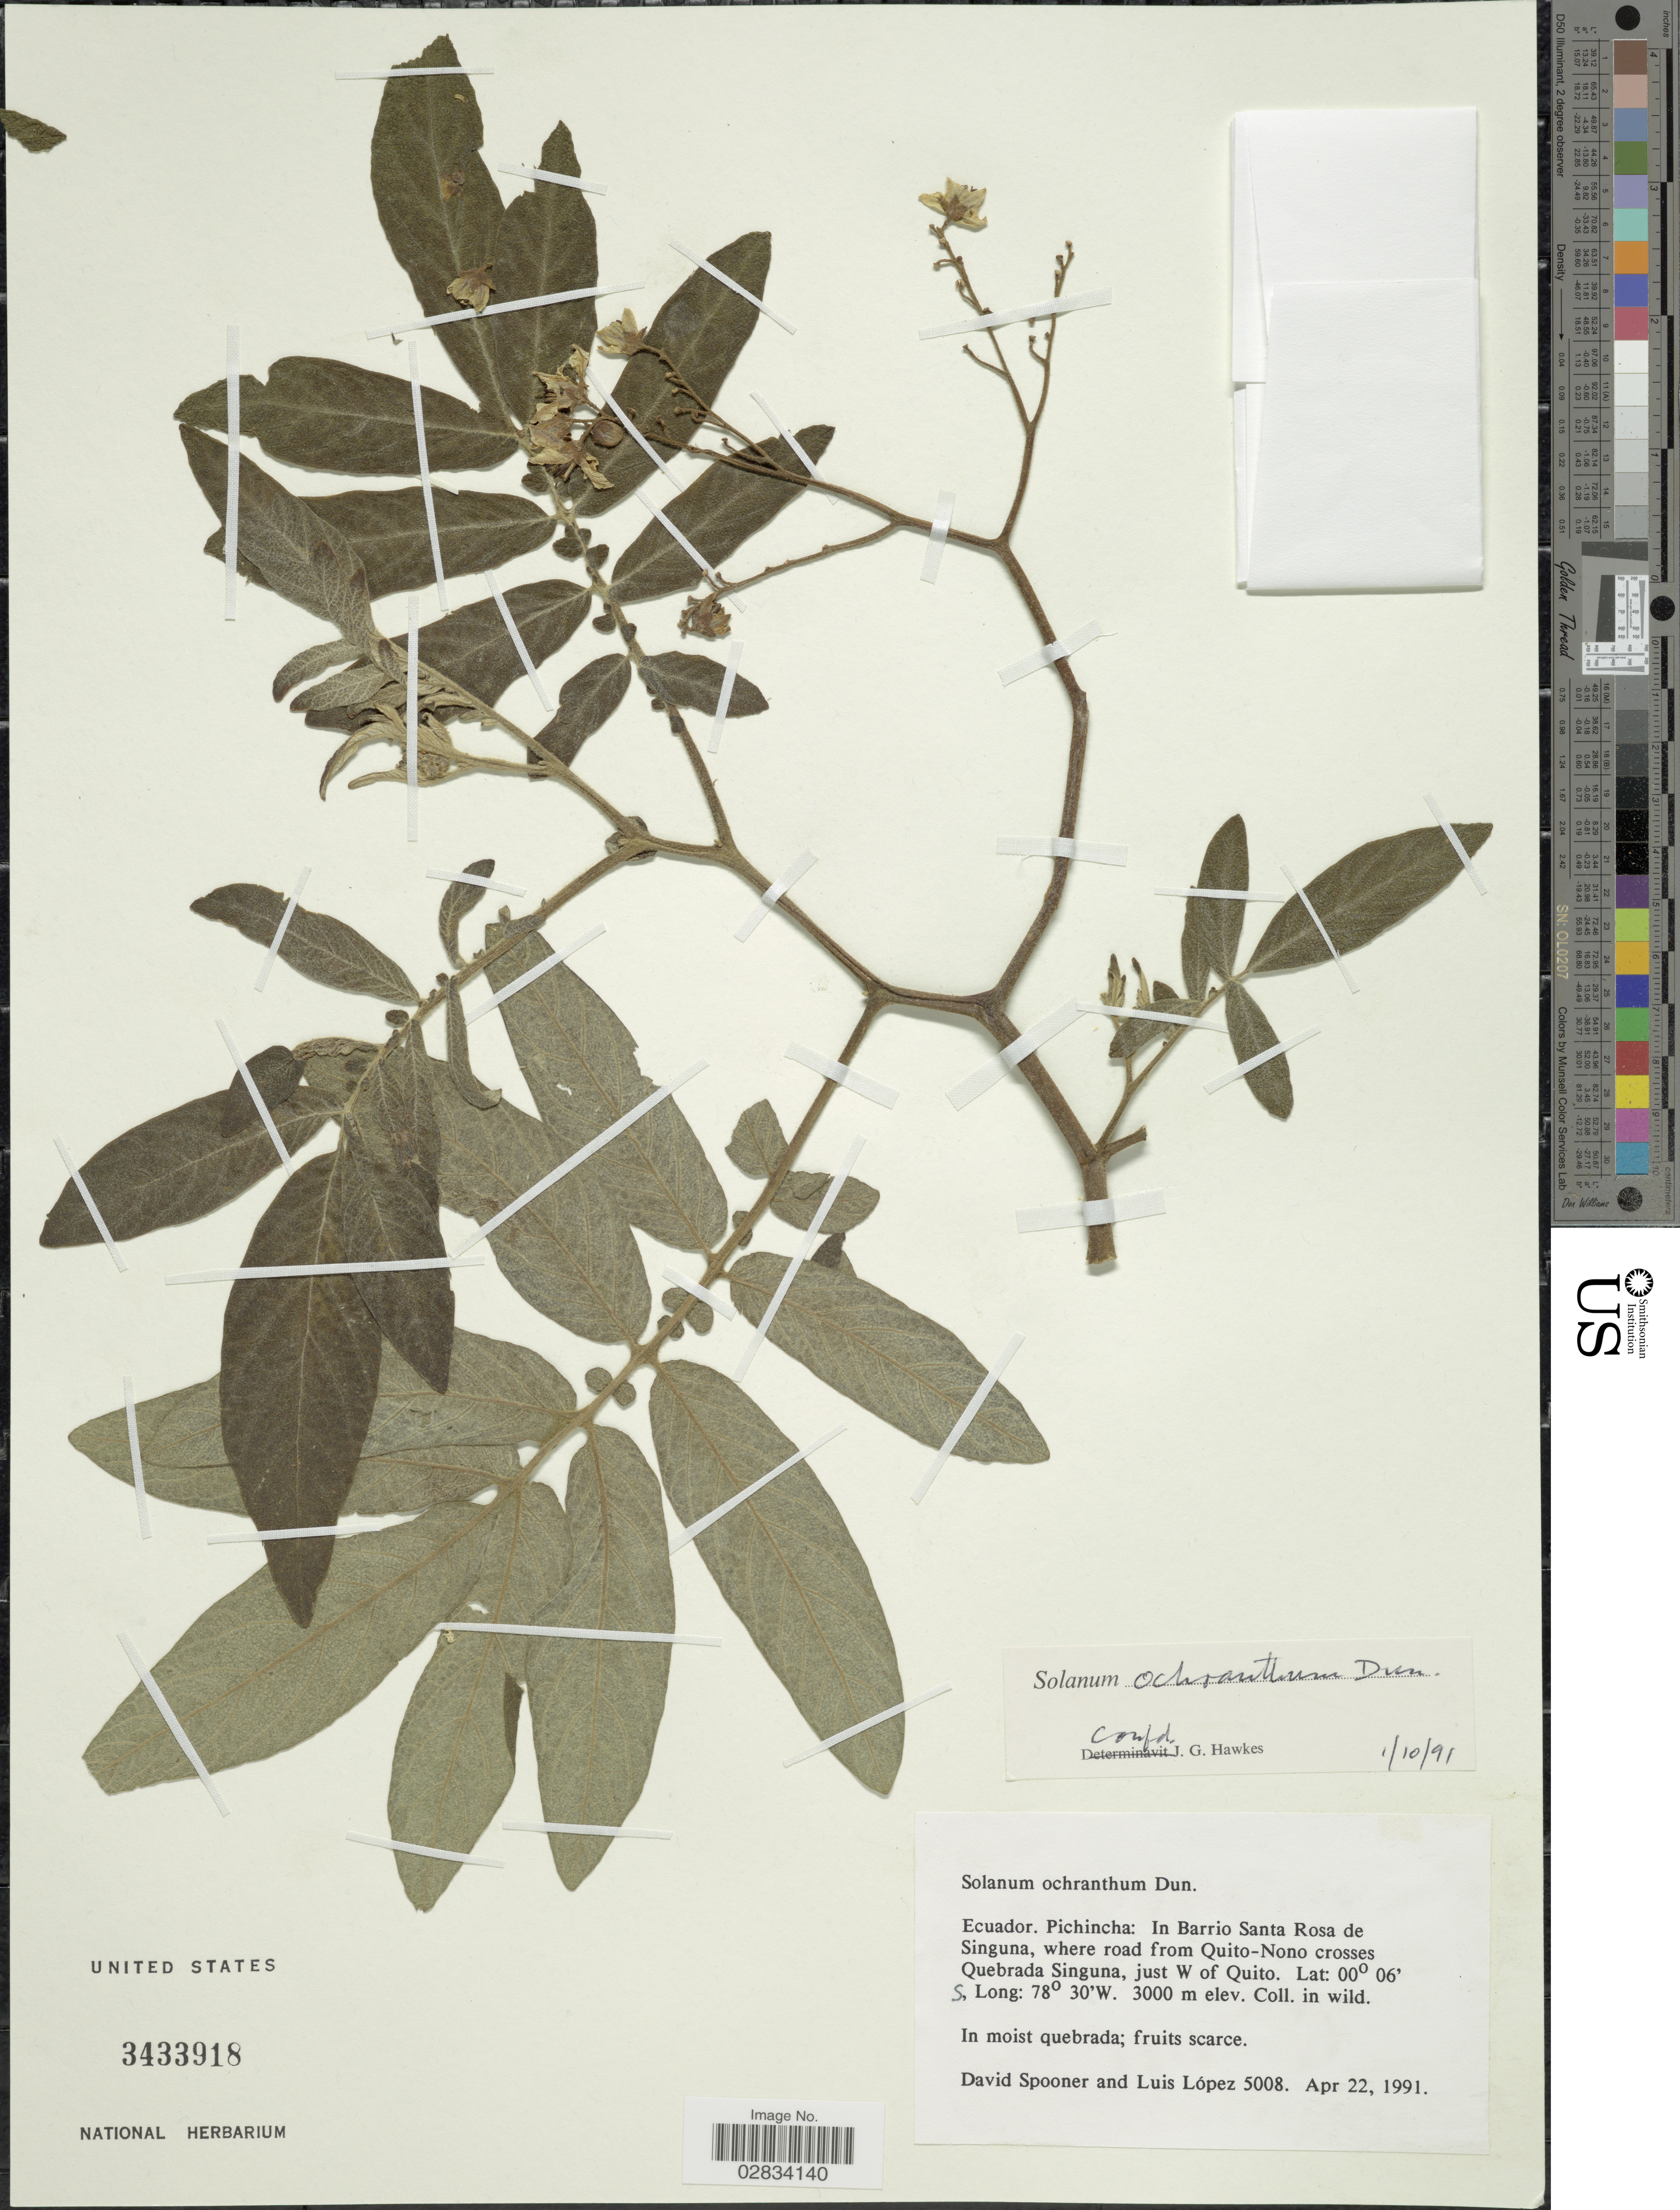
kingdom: Plantae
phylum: Tracheophyta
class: Magnoliopsida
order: Solanales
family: Solanaceae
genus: Solanum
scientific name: Solanum ochranthum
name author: Dunal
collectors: D. Spooner & L. López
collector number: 5008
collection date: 1991-04-22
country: Ecuador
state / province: Pichincha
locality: In Barrio Santa Rosa de Singuna, where road from Quito-Nono crosses Quebrada Singuna, just W of Quito.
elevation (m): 3000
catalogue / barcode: US 3433918